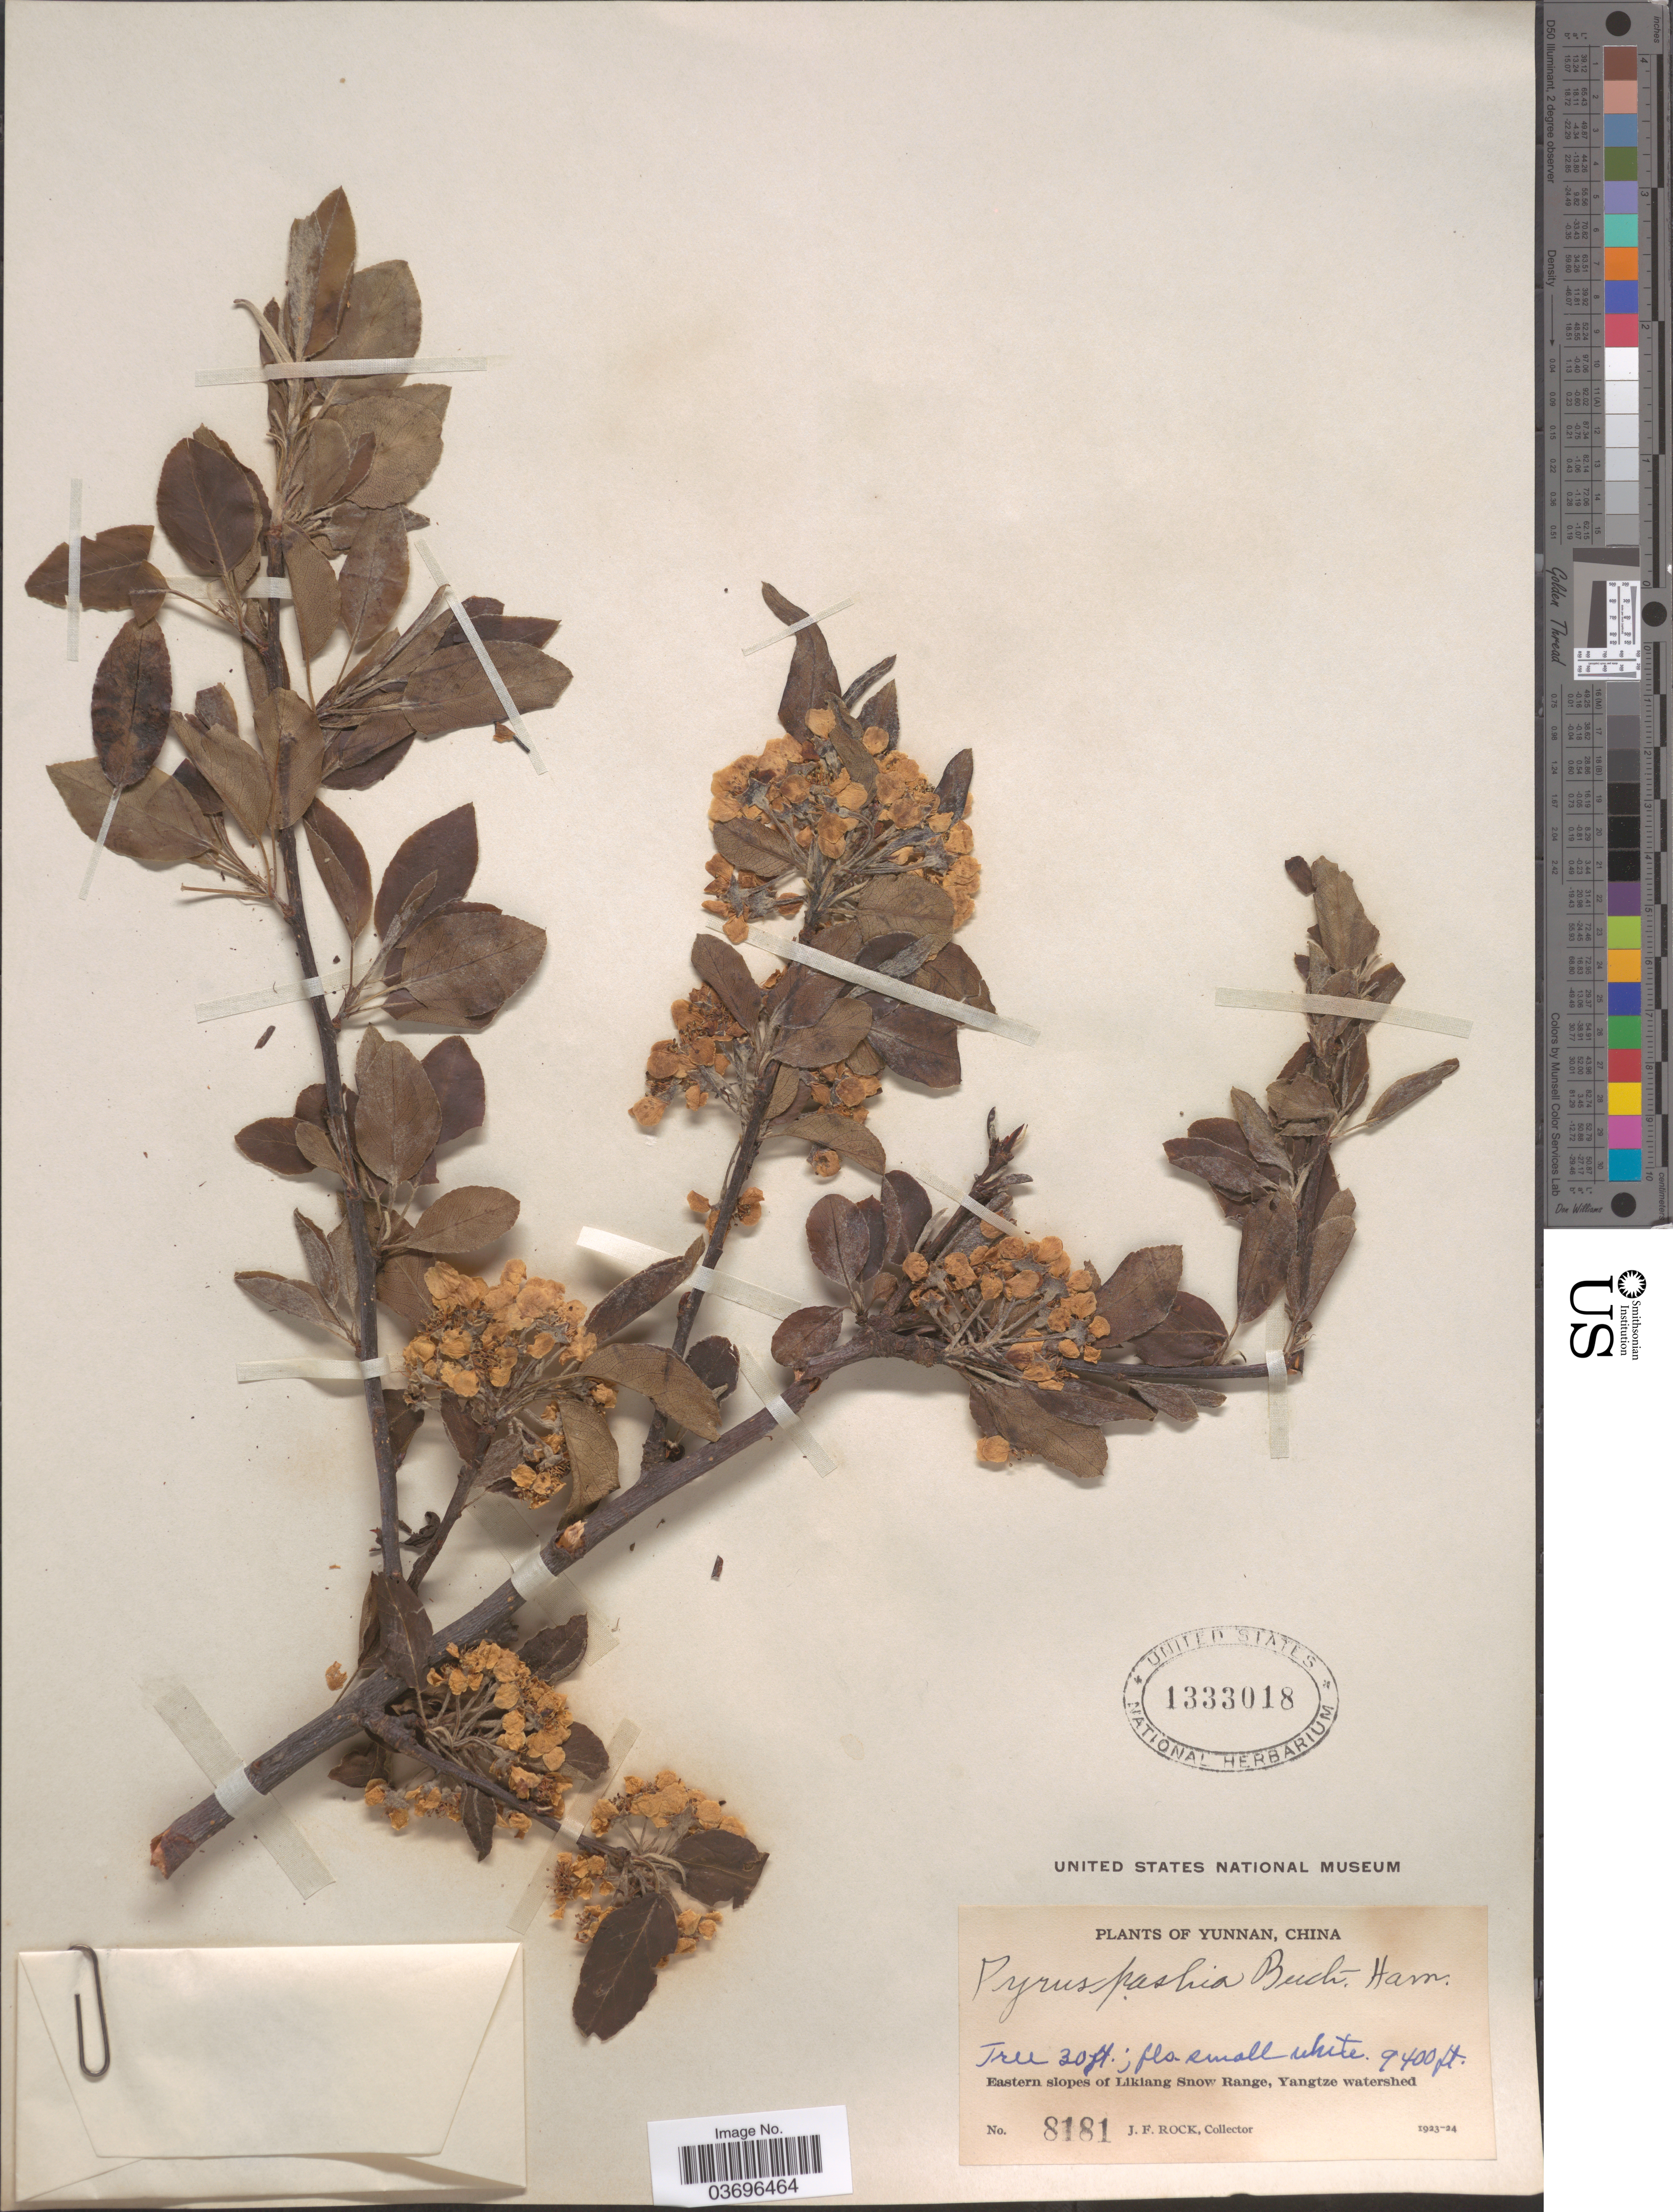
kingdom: Plantae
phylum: Tracheophyta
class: Magnoliopsida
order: Rosales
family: Rosaceae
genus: Pyrus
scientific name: Pyrus pashia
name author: Buch.-Ham. ex D. Don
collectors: J. Rock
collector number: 8181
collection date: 1923/1924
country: China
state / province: Yunnan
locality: Eastern slopes of Likiang Snow Range, Yangtze watershed.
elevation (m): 2865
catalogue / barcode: US 1333018